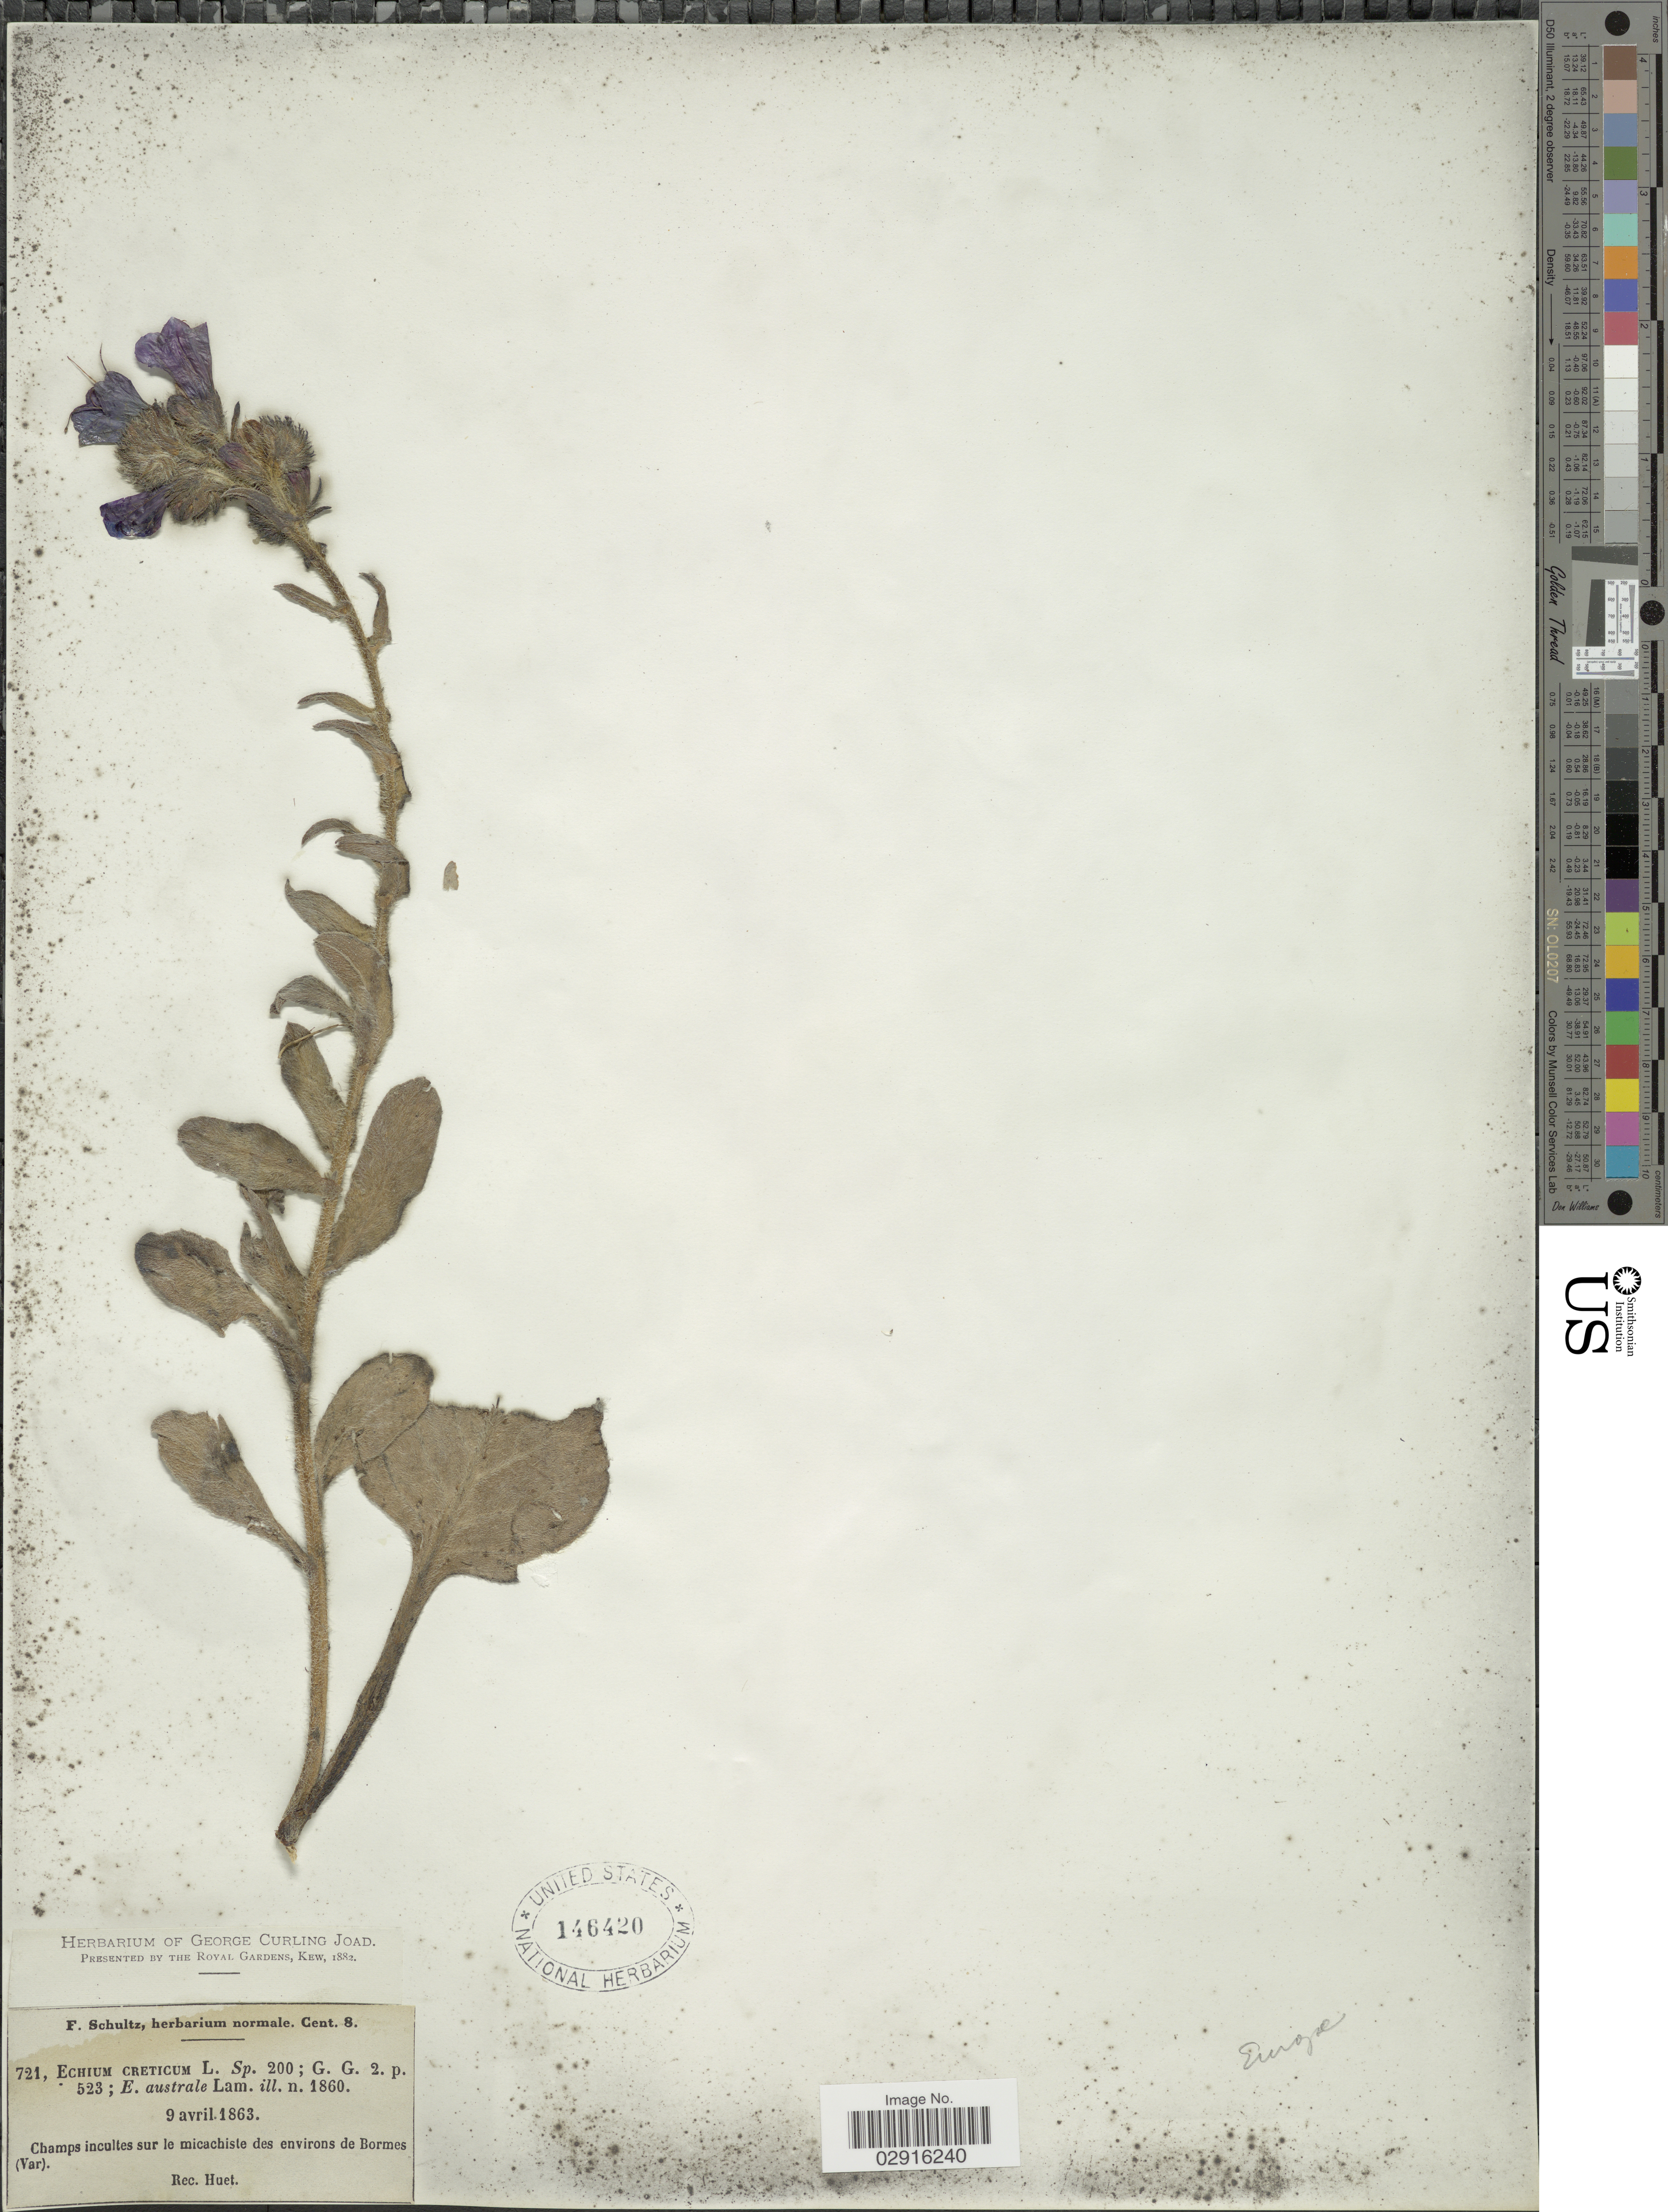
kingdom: Plantae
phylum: Tracheophyta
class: Magnoliopsida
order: Boraginales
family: Boraginaceae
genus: Echium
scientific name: Echium creticum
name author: L.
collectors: -. Huet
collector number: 721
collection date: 1863-04-09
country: France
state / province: Provence-Alpes-Côte d'Azur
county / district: Var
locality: Champs incultes sur le micachiste des environs de Bormes (Var).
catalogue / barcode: US 146420